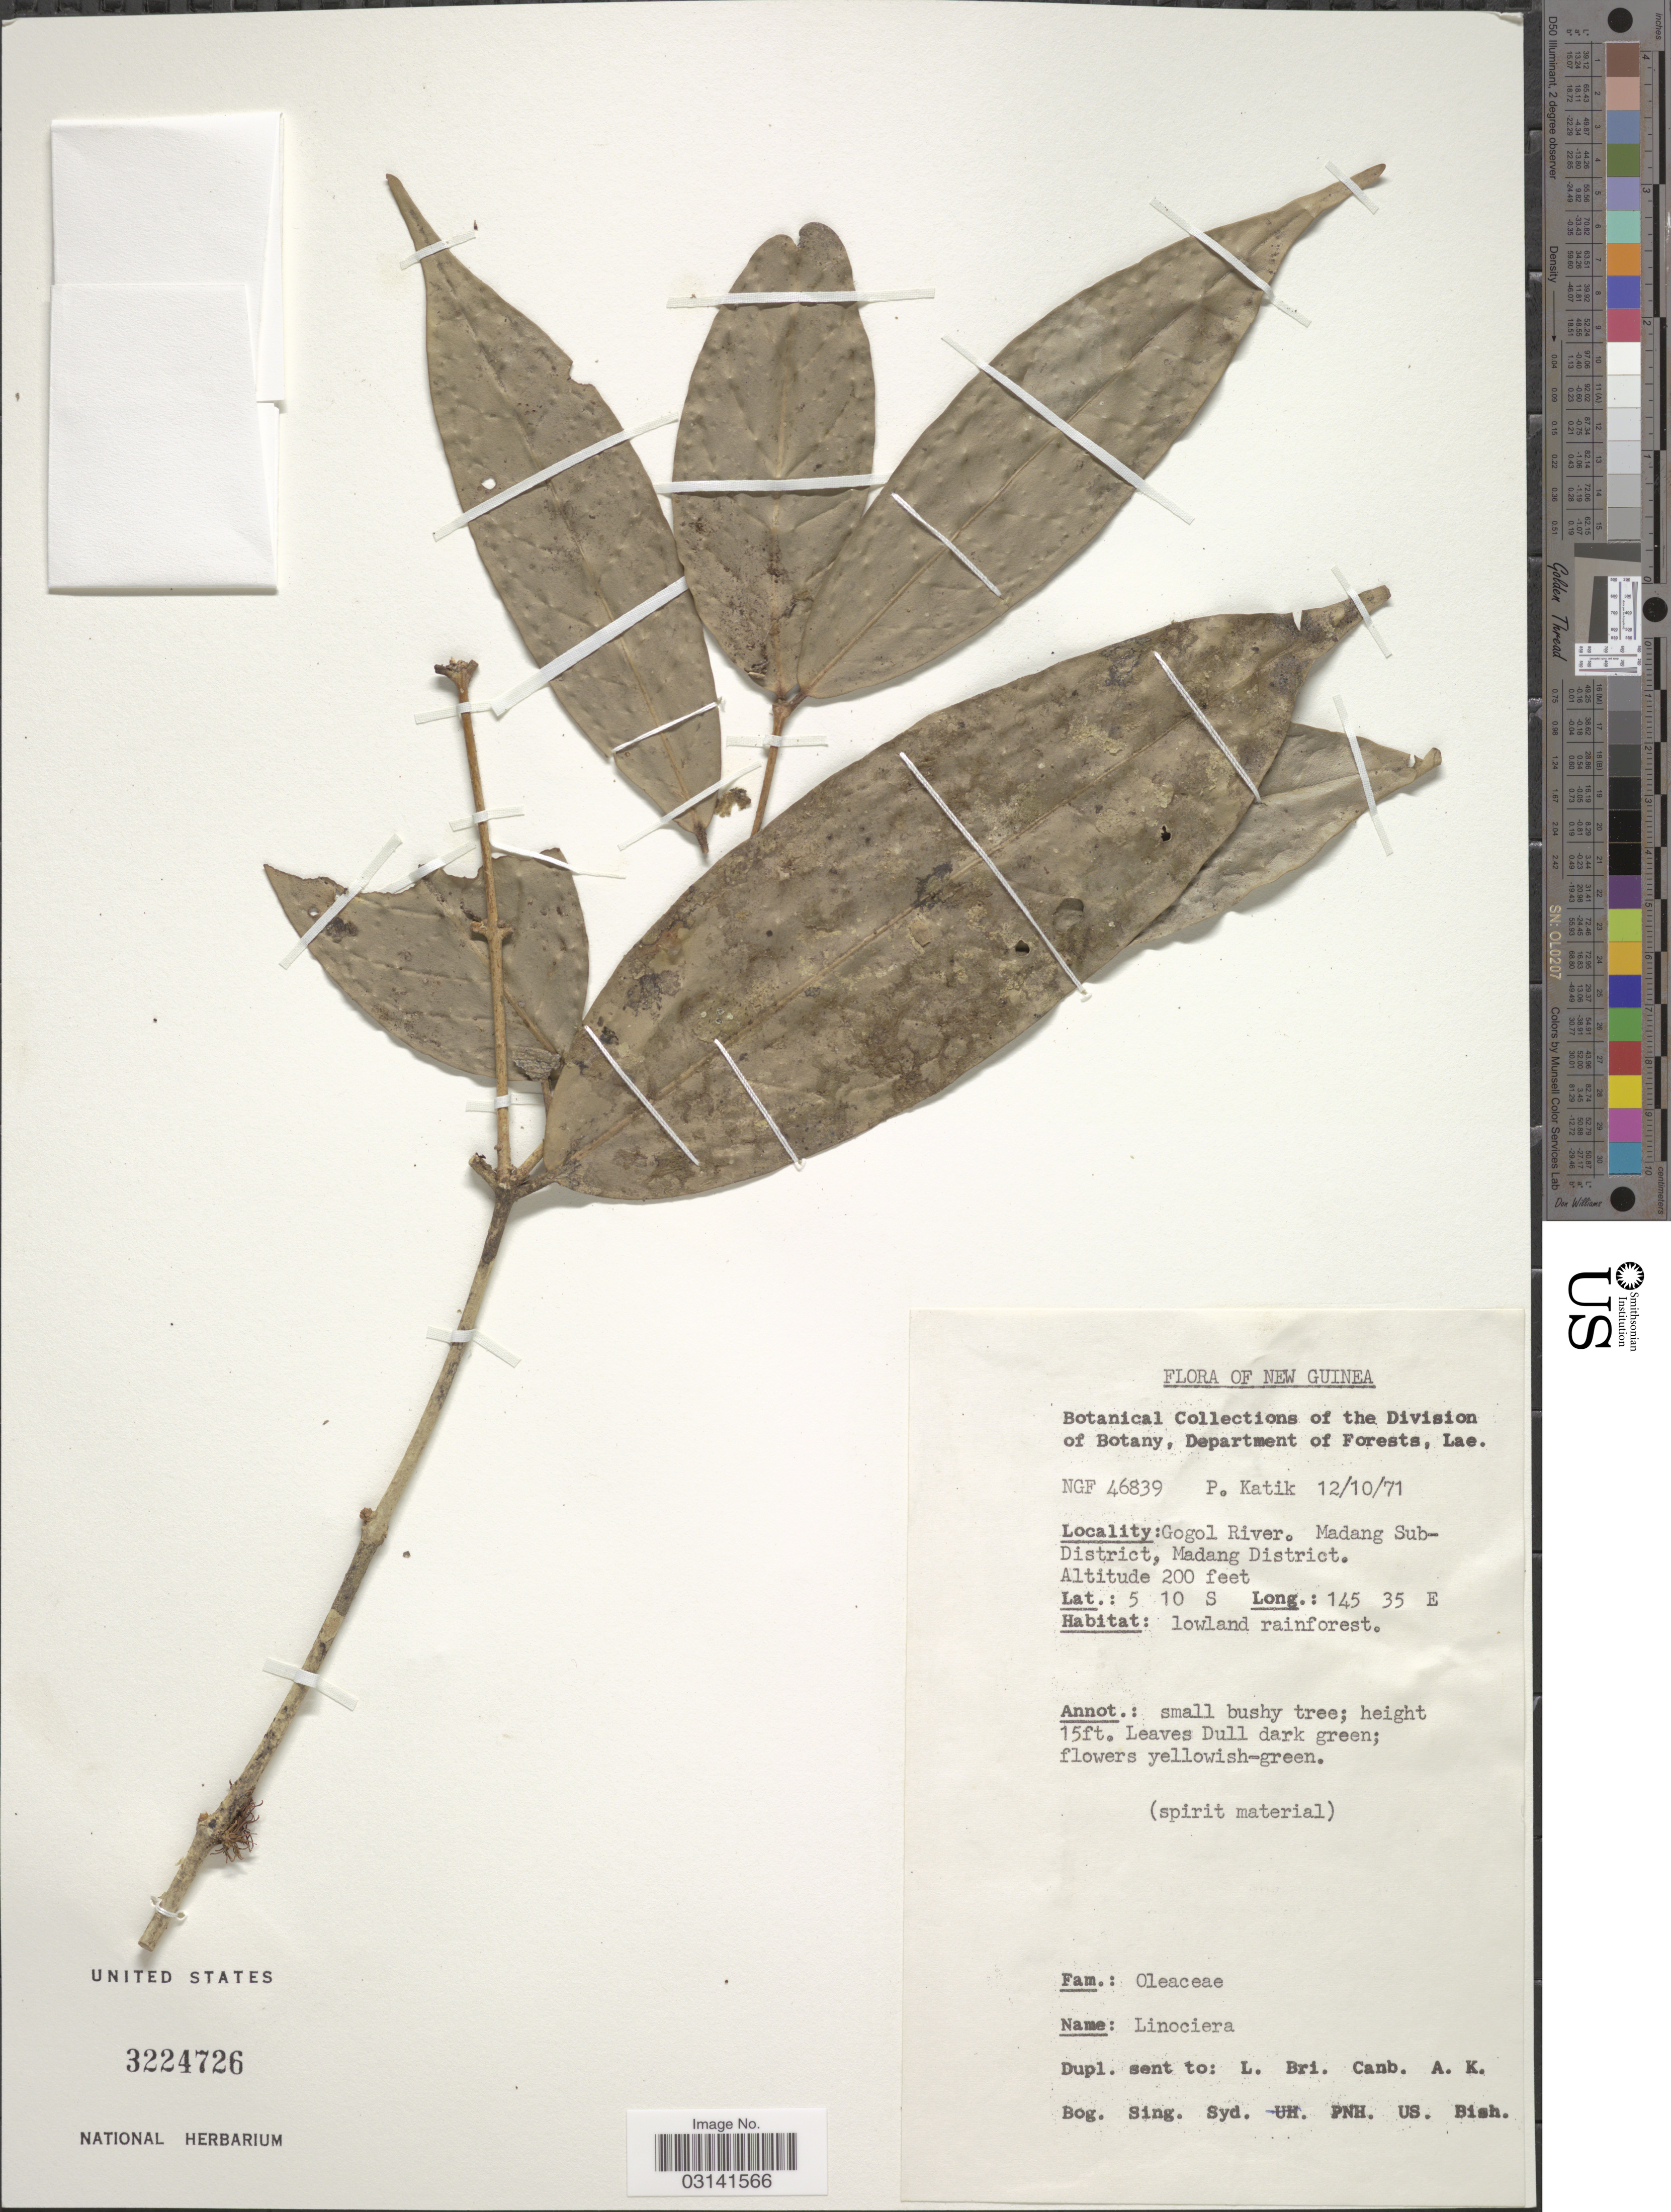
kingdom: Plantae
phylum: Tracheophyta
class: Magnoliopsida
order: Lamiales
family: Oleaceae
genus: Linociera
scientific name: Linociera sp.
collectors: P. Katik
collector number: NGF 46839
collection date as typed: Transcribed d/m/y: 12/10/71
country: Papua New Guinea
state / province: Madang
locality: New Guinea. Gogol River. Madang Sub-District, Madang District.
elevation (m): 61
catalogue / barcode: US 3224726